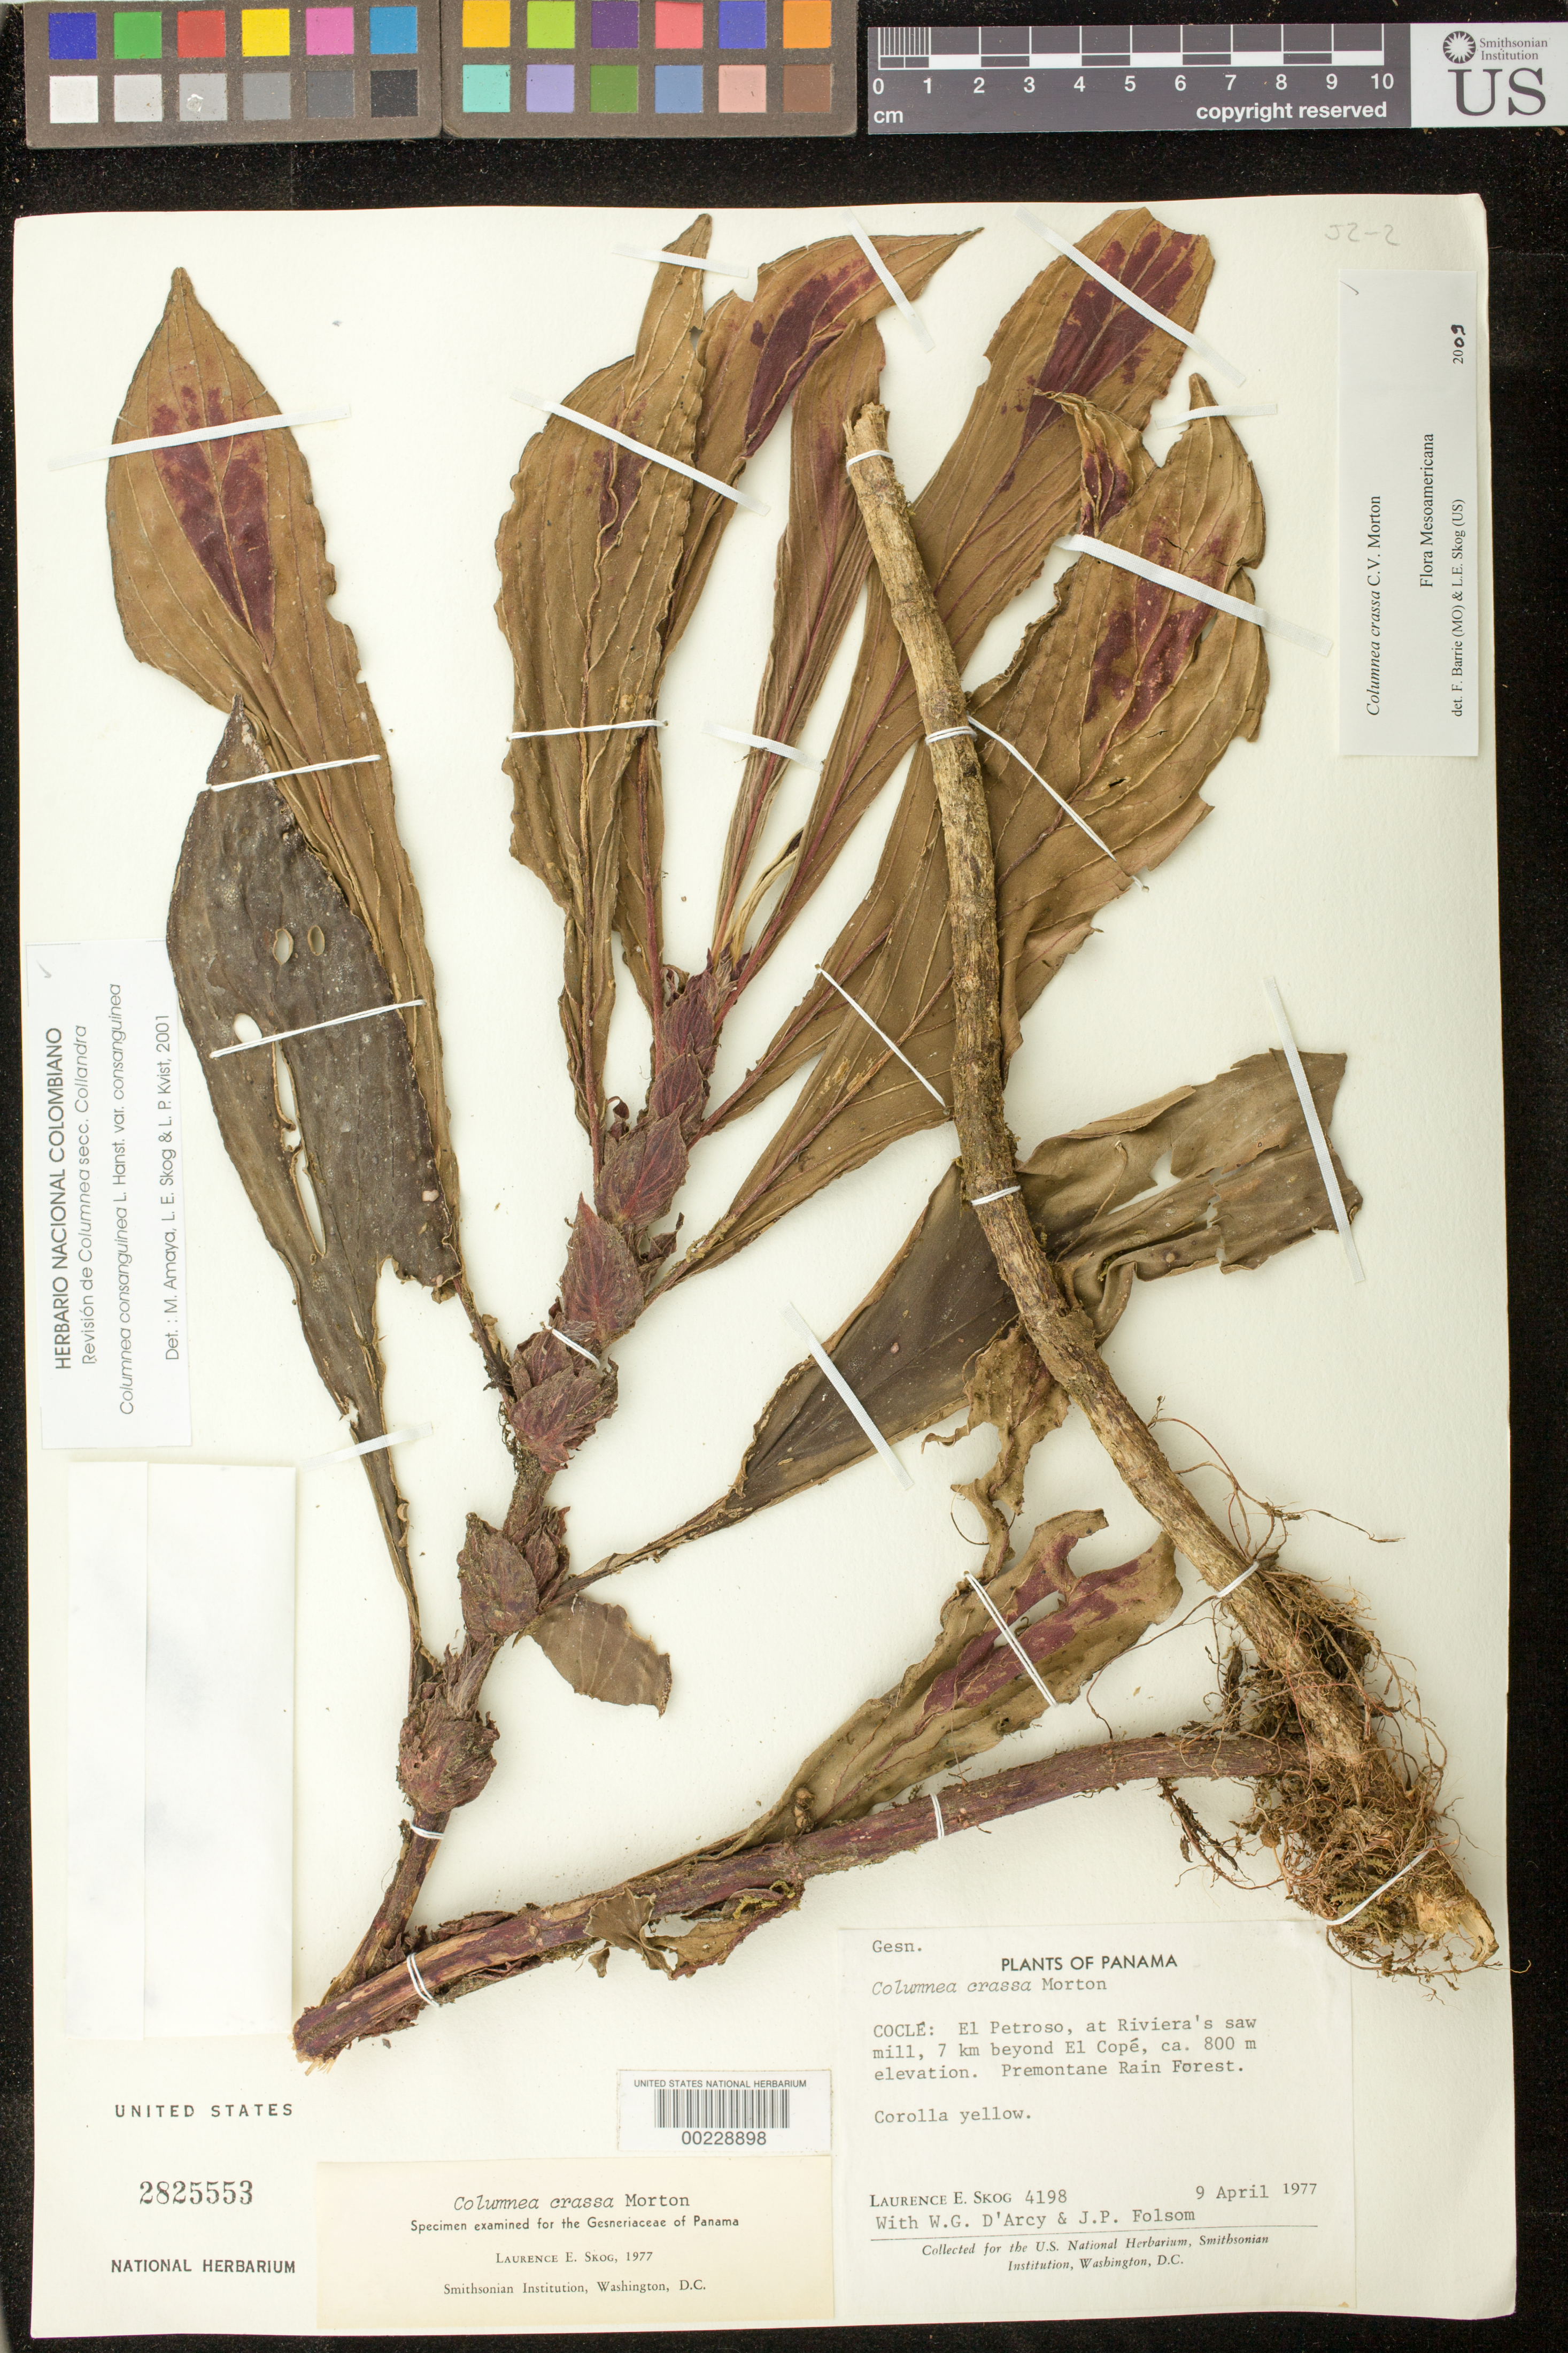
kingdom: Plantae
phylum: Tracheophyta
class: Magnoliopsida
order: Lamiales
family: Gesneriaceae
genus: Columnea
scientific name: Columnea crassa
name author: C.V. Morton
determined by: Barrie, F. R.; Skog, Laurence E.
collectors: L. E. Skog, W. G. D'Arcy & J. P. Folsom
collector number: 4198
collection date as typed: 09 Apr 1977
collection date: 1977-04-09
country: Panama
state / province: Coclé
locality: El Petroso, at Riviera's saw mill, 7 km beyond El Cope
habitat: Premontane rain forest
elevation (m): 800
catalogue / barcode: US 2825553